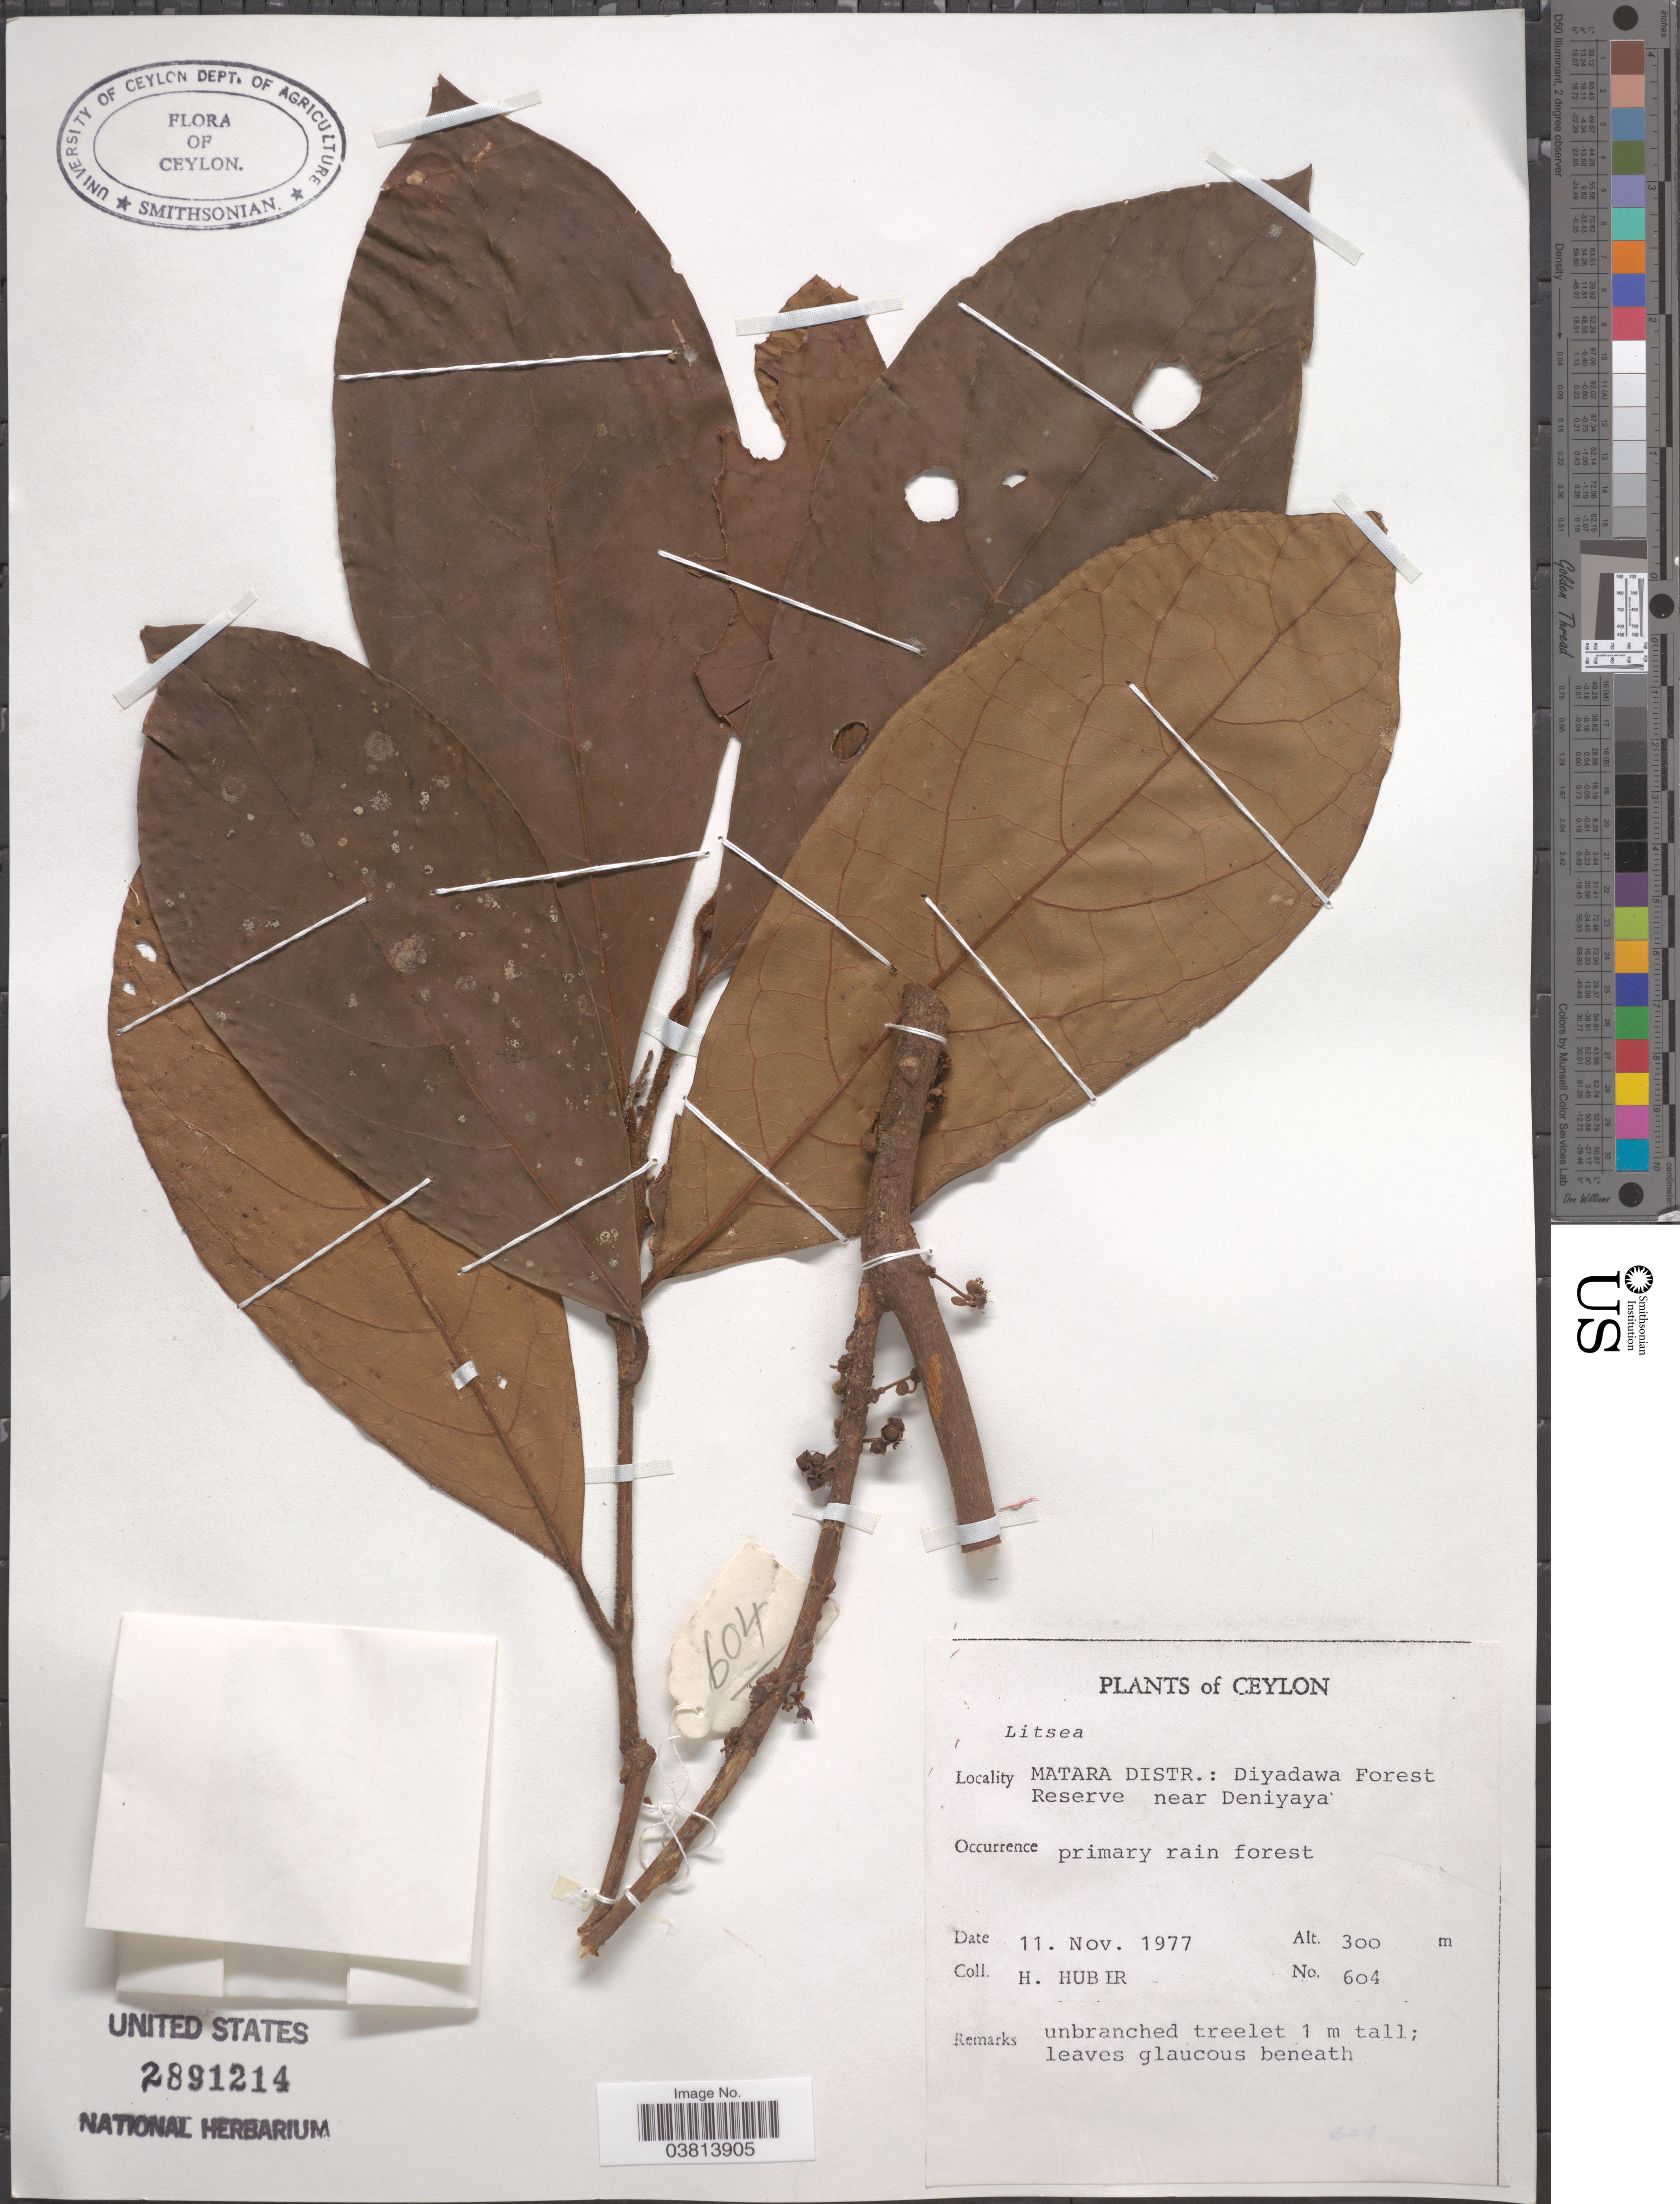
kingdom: Plantae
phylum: Tracheophyta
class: Magnoliopsida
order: Laurales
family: Lauraceae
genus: Litsea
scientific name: Litsea sp.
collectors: H. Huber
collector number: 604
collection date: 1977-11-11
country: Sri Lanka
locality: Ceylon. Matara Distr.: Diyadawa Forest Reserve near Deniyaya.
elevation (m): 300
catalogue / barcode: US 2891214